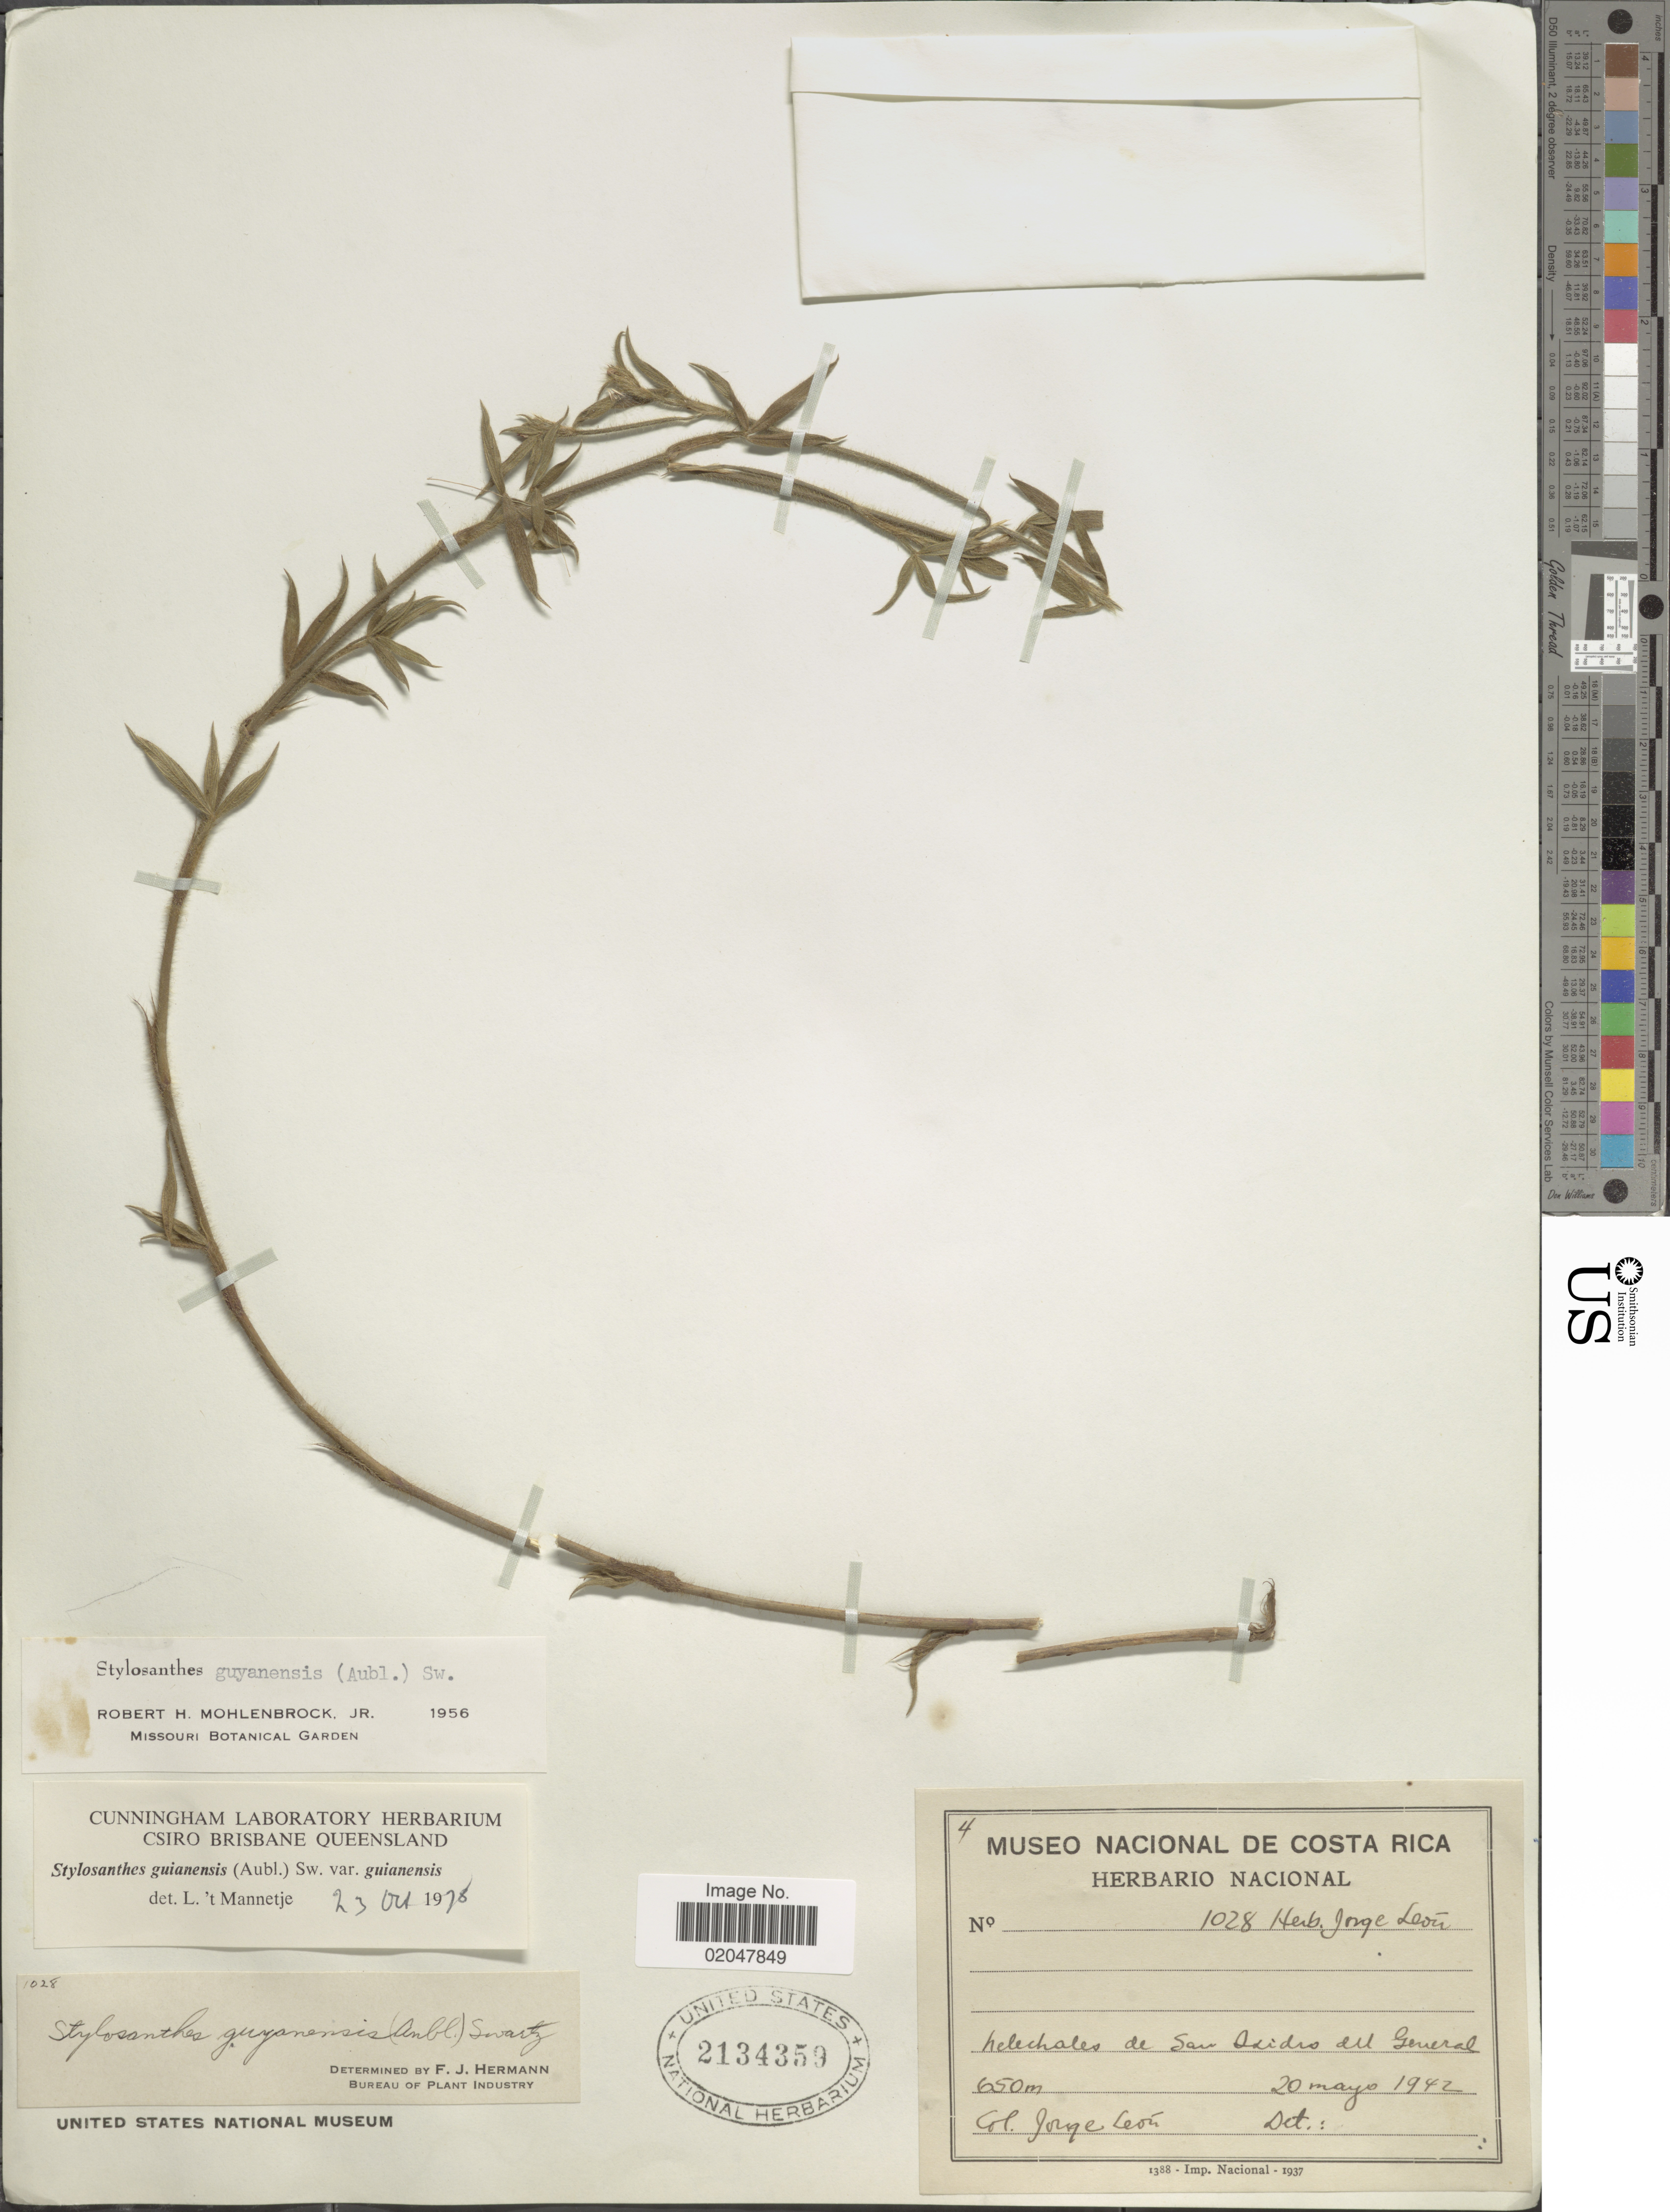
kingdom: Plantae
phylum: Tracheophyta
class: Magnoliopsida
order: Fabales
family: Fabaceae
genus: Stylosanthes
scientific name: Stylosanthes guianensis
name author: (Aubl.) Sw.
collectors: J. León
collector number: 4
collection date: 1942-05-20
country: Costa Rica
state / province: San José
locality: Helechales de San Isidro del General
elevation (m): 650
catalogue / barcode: US 2134359